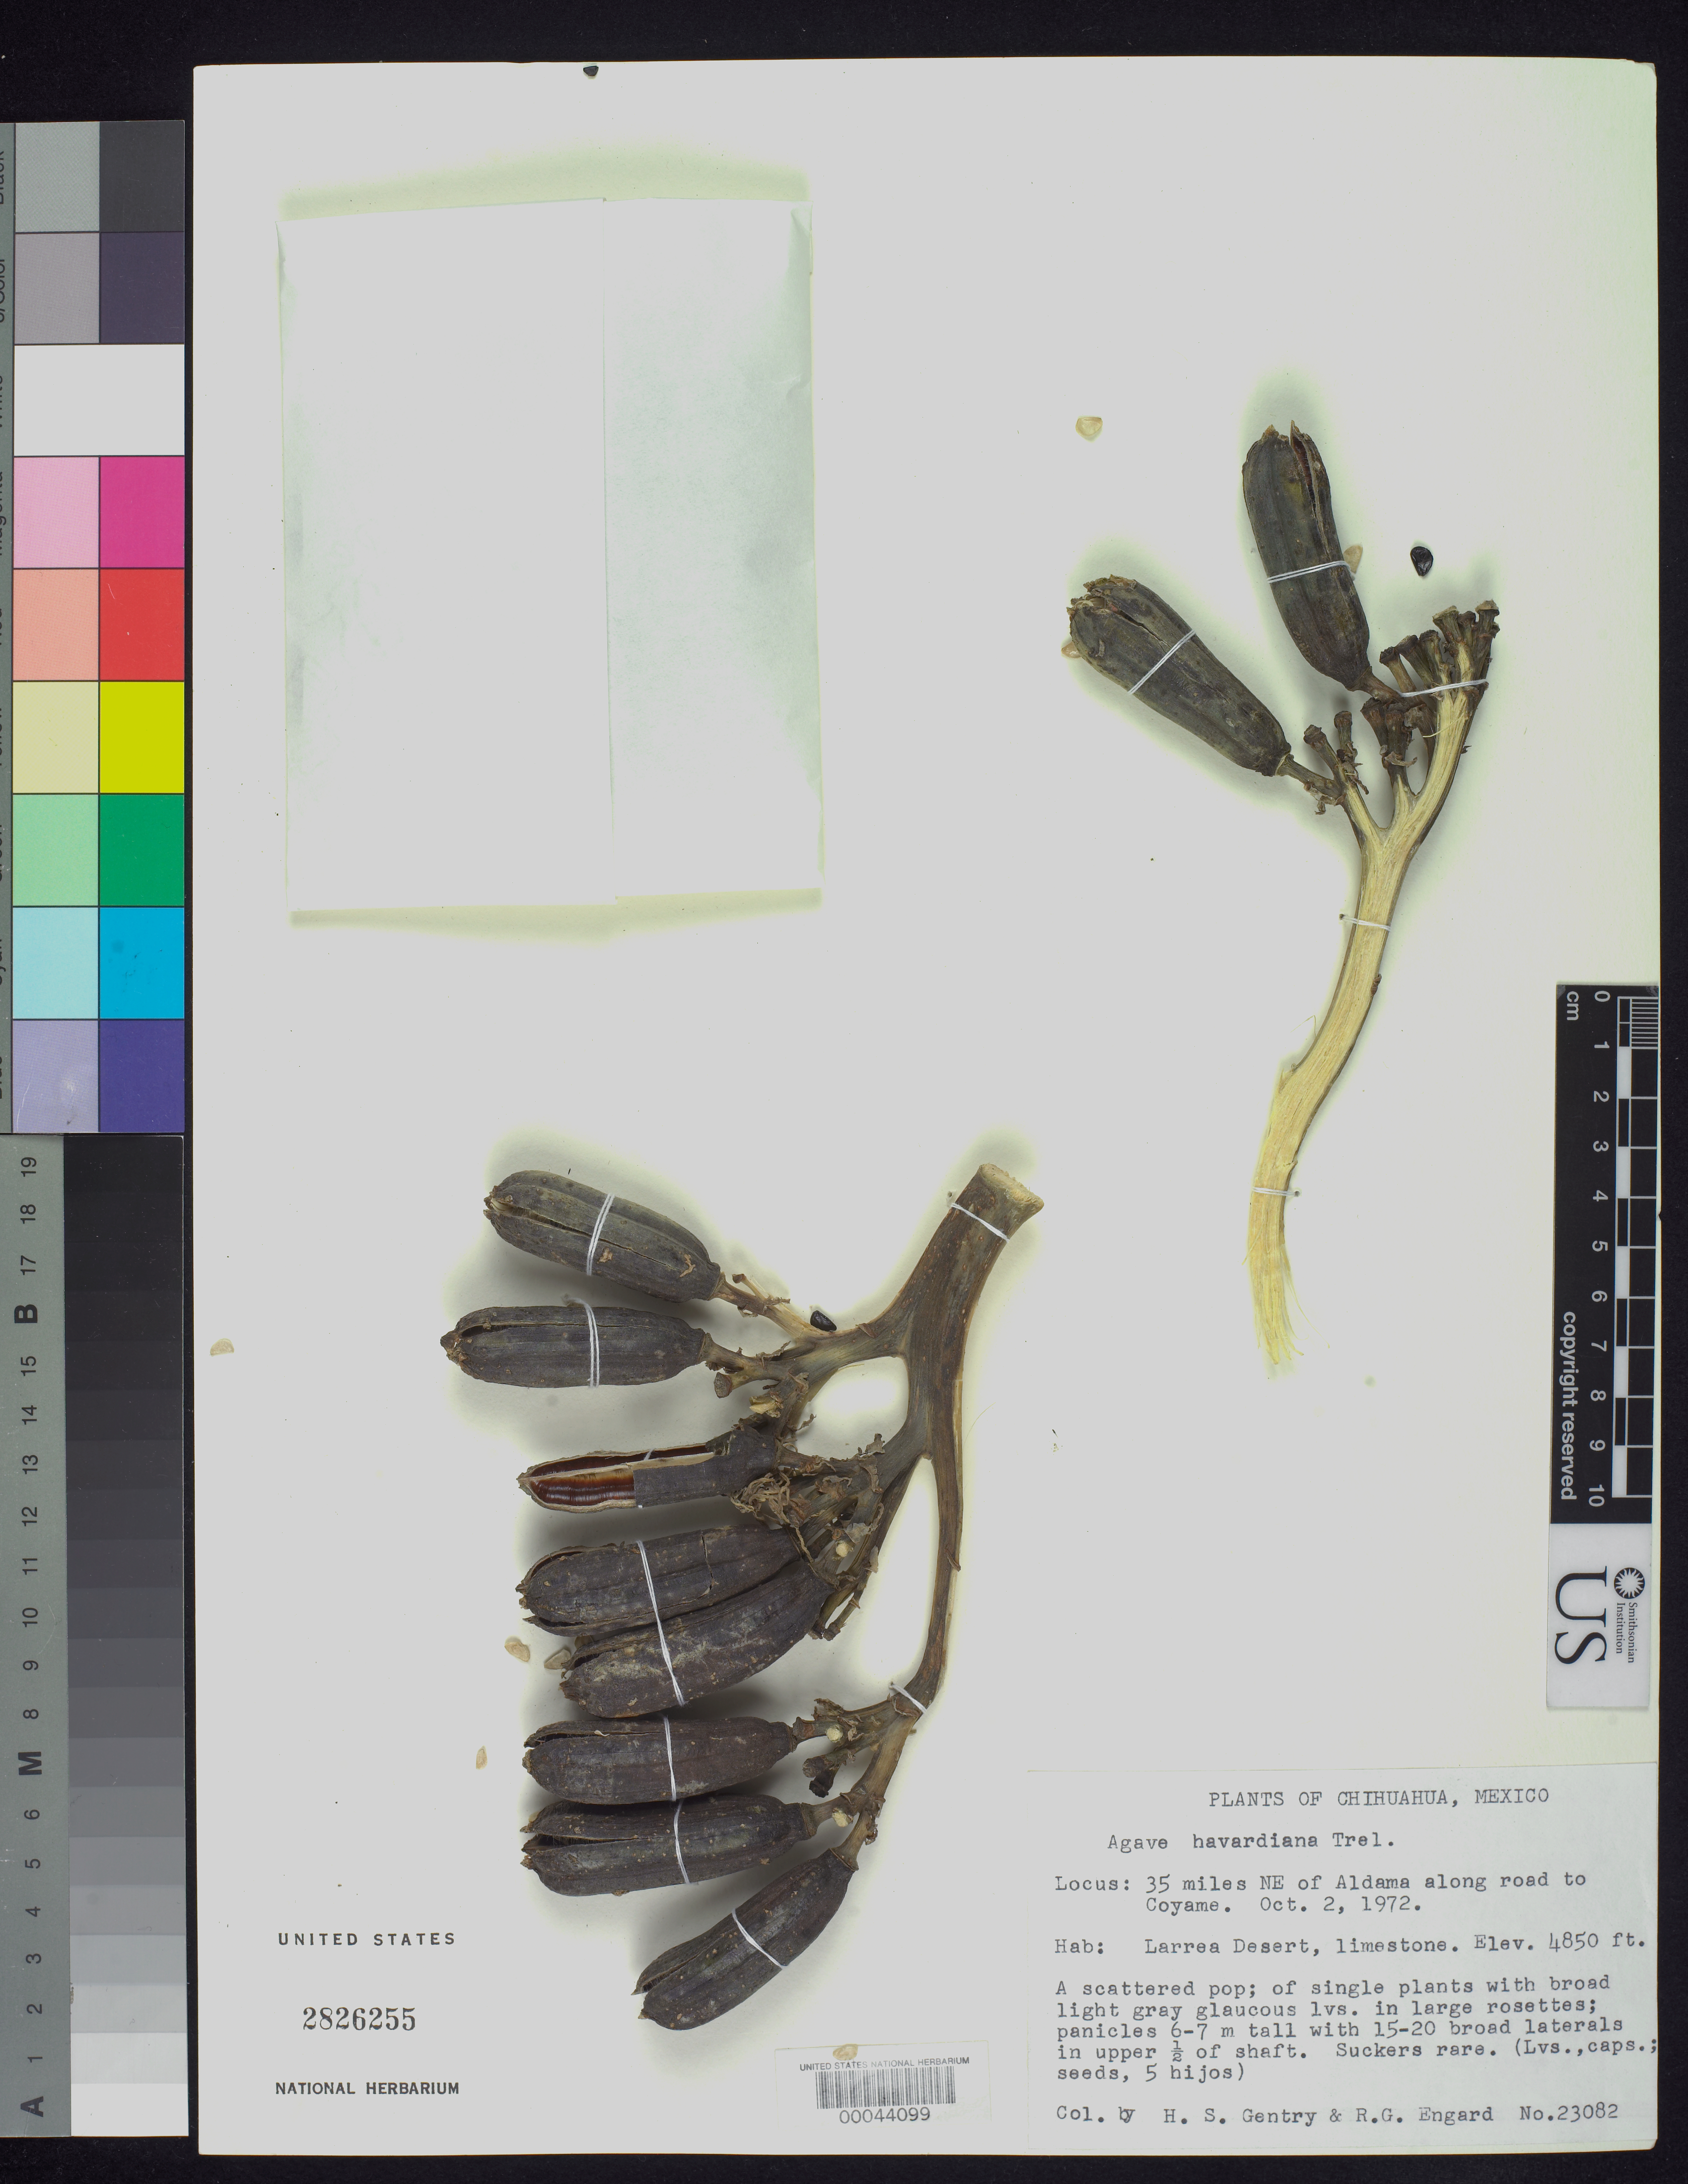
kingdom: Plantae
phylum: Tracheophyta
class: Liliopsida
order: Asparagales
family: Asparagaceae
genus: Agave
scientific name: Agave havardiana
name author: Trel.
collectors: H. S. Gentry & R. Engard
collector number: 23082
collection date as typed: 02 Oct 1972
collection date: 1972-10-02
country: Mexico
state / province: Chihuahua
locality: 35 mi NE of Aldama along road to Coyame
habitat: Larrea desert, limestone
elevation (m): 1478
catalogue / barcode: US 2826255